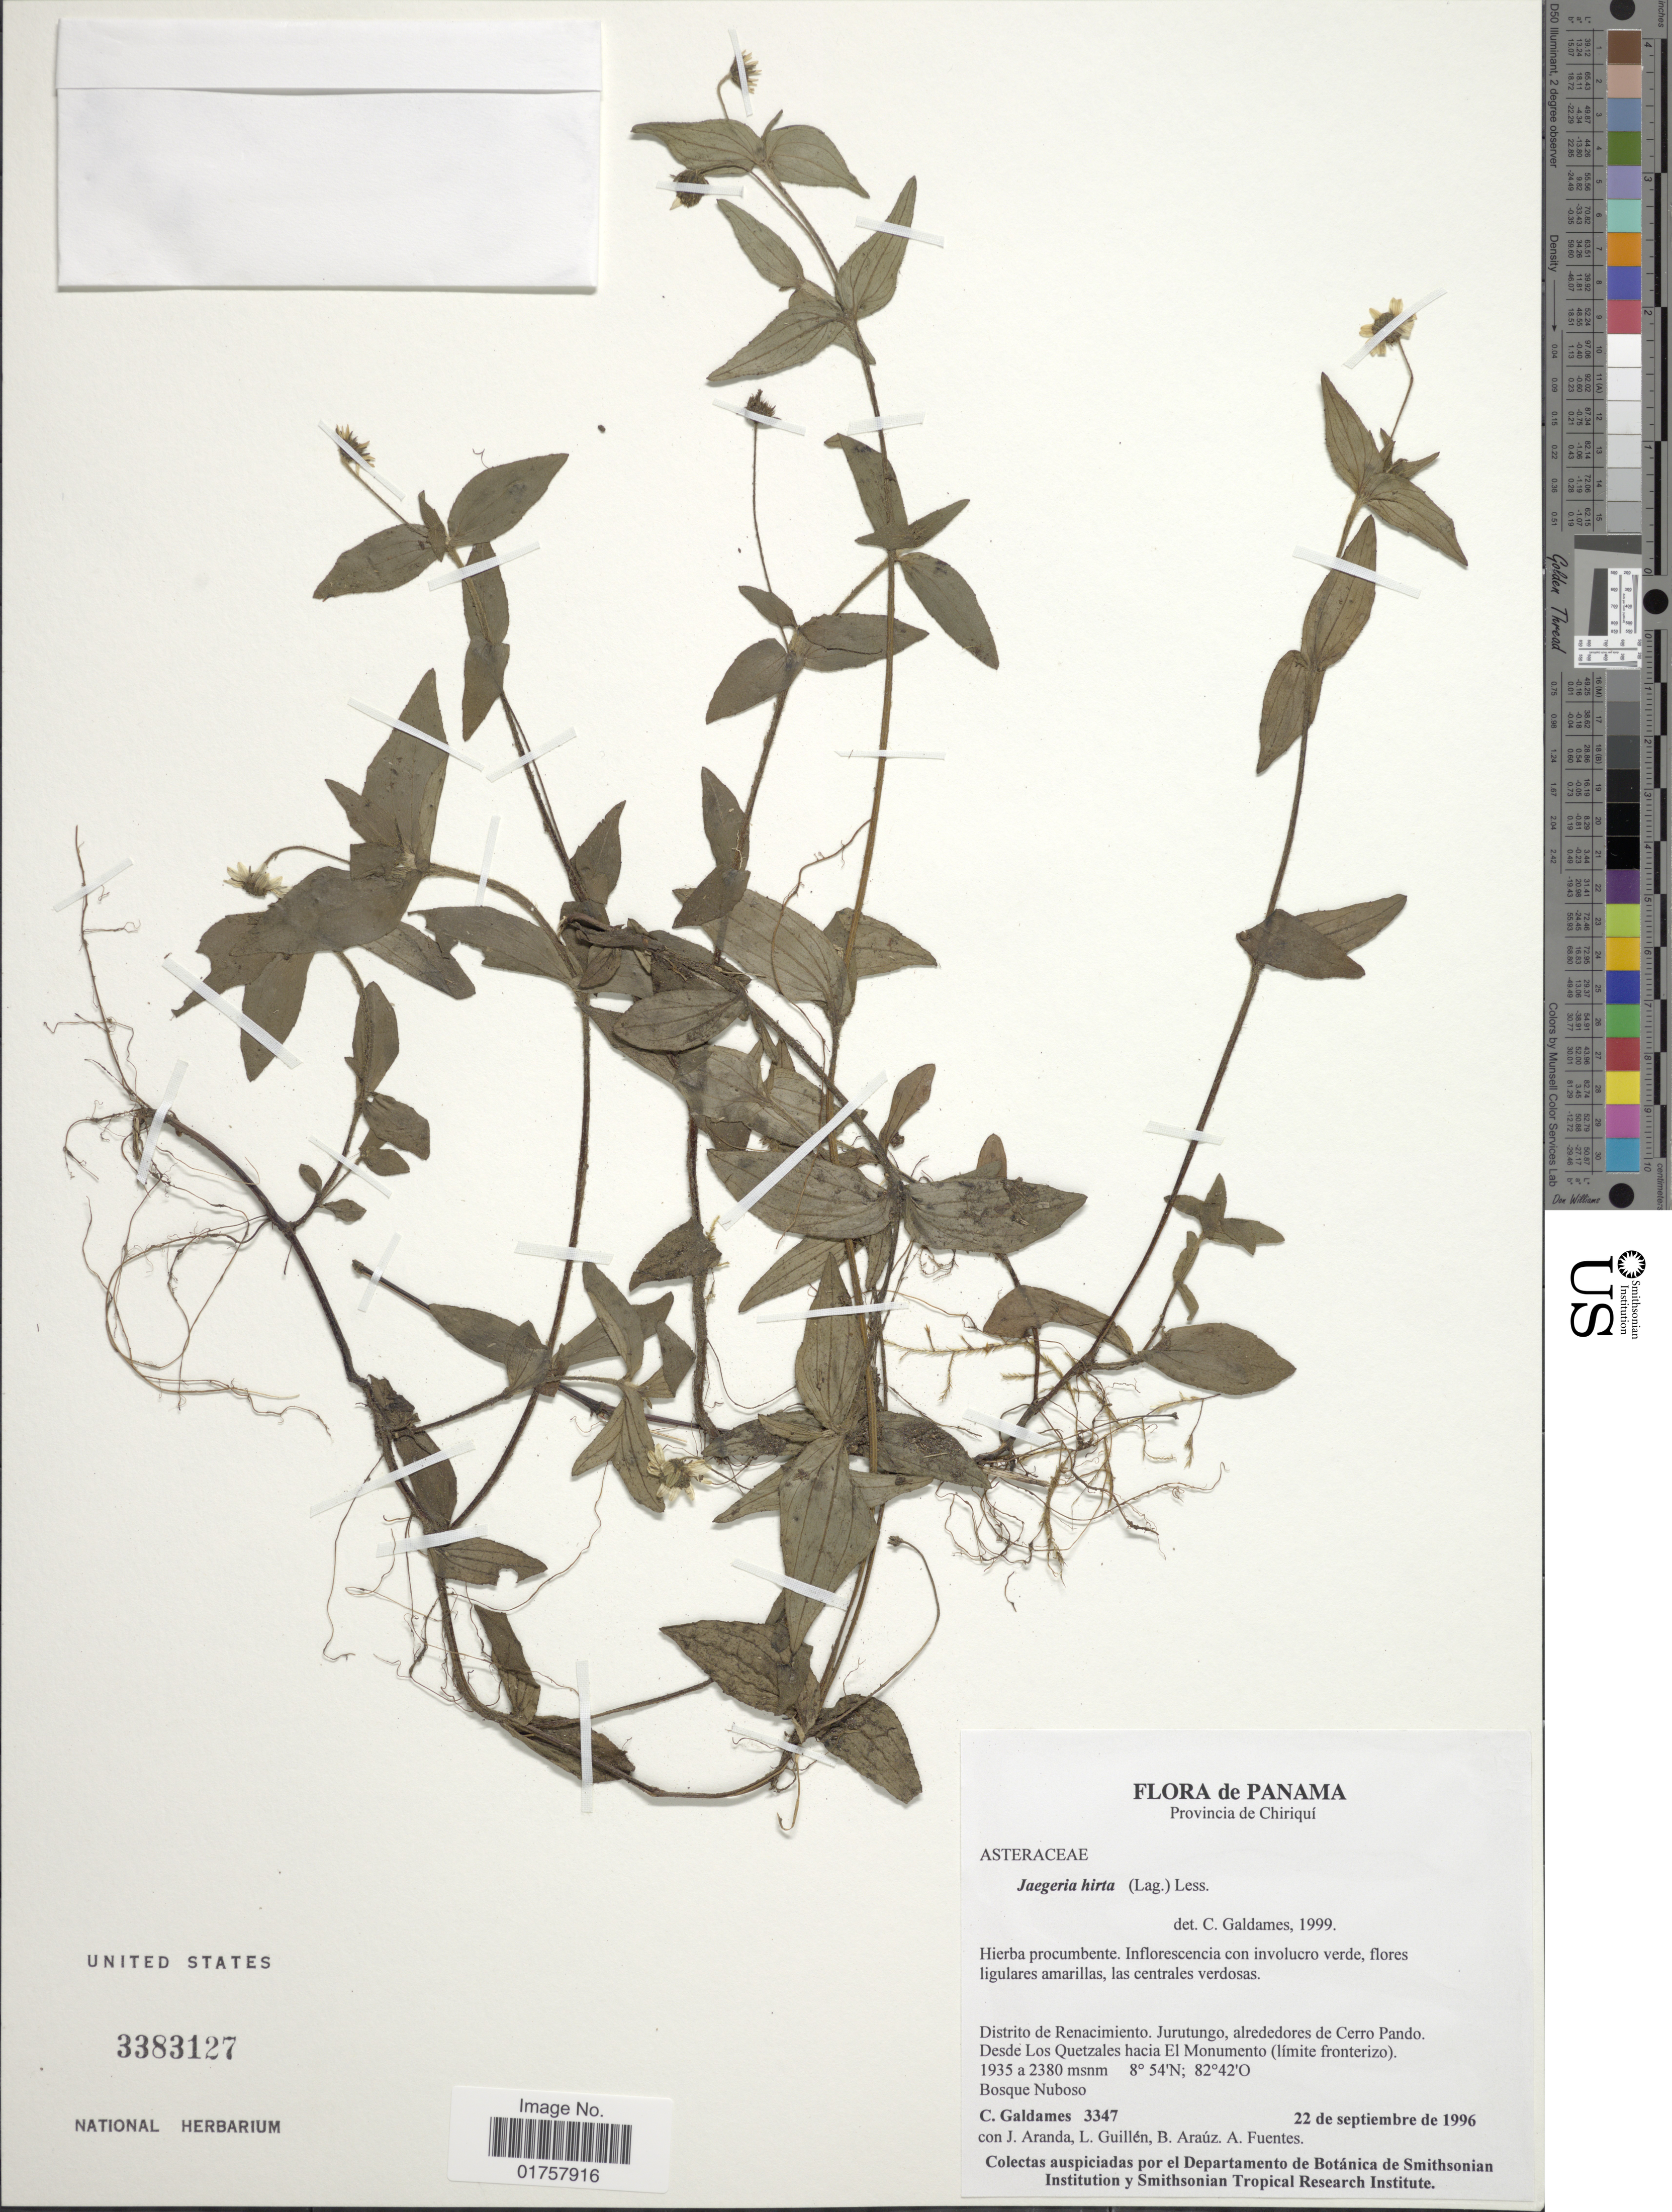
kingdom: Plantae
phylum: Tracheophyta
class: Magnoliopsida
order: Asterales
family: Asteraceae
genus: Jaegeria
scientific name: Jaegeria hirta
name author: (Lag.) Less.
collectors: C. Galdames, J. Aranda, L. Guillén, B. Araúz & A. Fuentes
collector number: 3347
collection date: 1996-09-22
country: Panama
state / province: Chiriqui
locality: Distrito de Renacimiento, Jurutungo, alrededores de Cerro Pando, Desde Los Quetzales hacia El Monumento (limite fronterizo)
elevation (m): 1935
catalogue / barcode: US 3383127